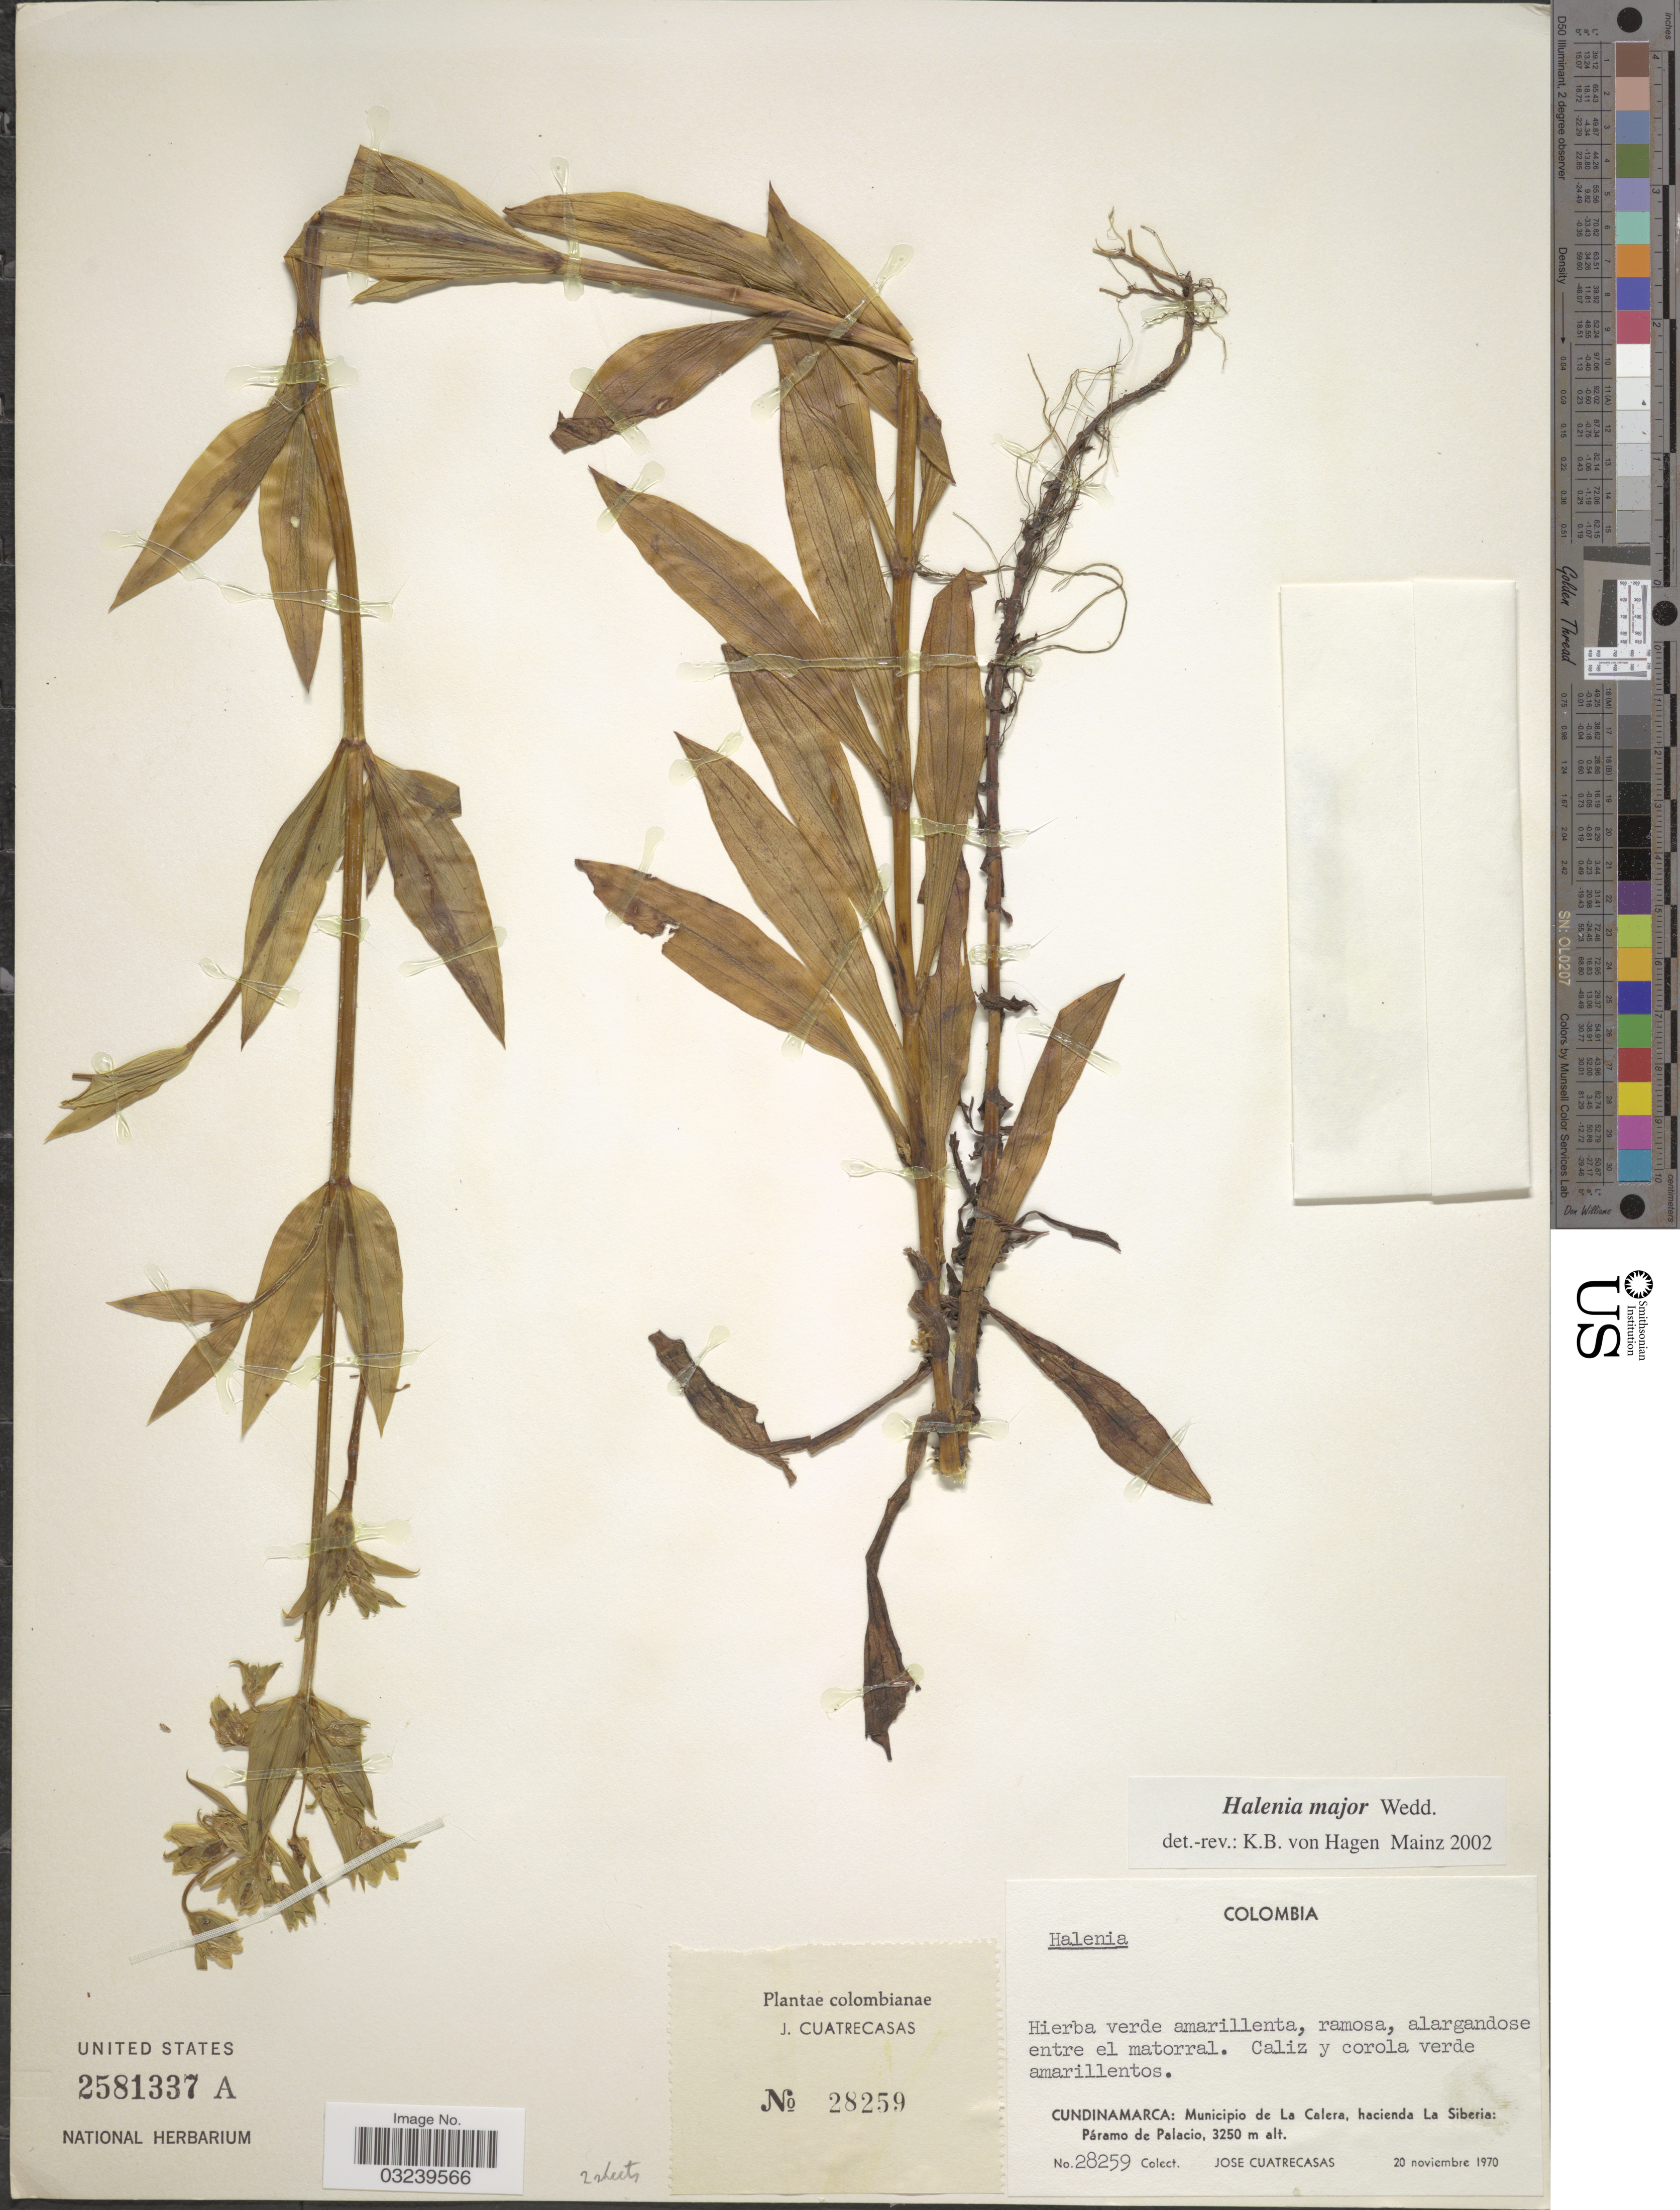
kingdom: Plantae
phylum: Tracheophyta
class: Magnoliopsida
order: Gentianales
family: Gentianaceae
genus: Halenia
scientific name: Halenia major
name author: Wedd.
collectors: J. Cuatrecasas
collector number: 28259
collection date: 1970-11-20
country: Colombia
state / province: Cundinamarca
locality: Municipio de La Calera, hacienda La Siberia: Páramo de Palacio.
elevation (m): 3250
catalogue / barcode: US 2581337A